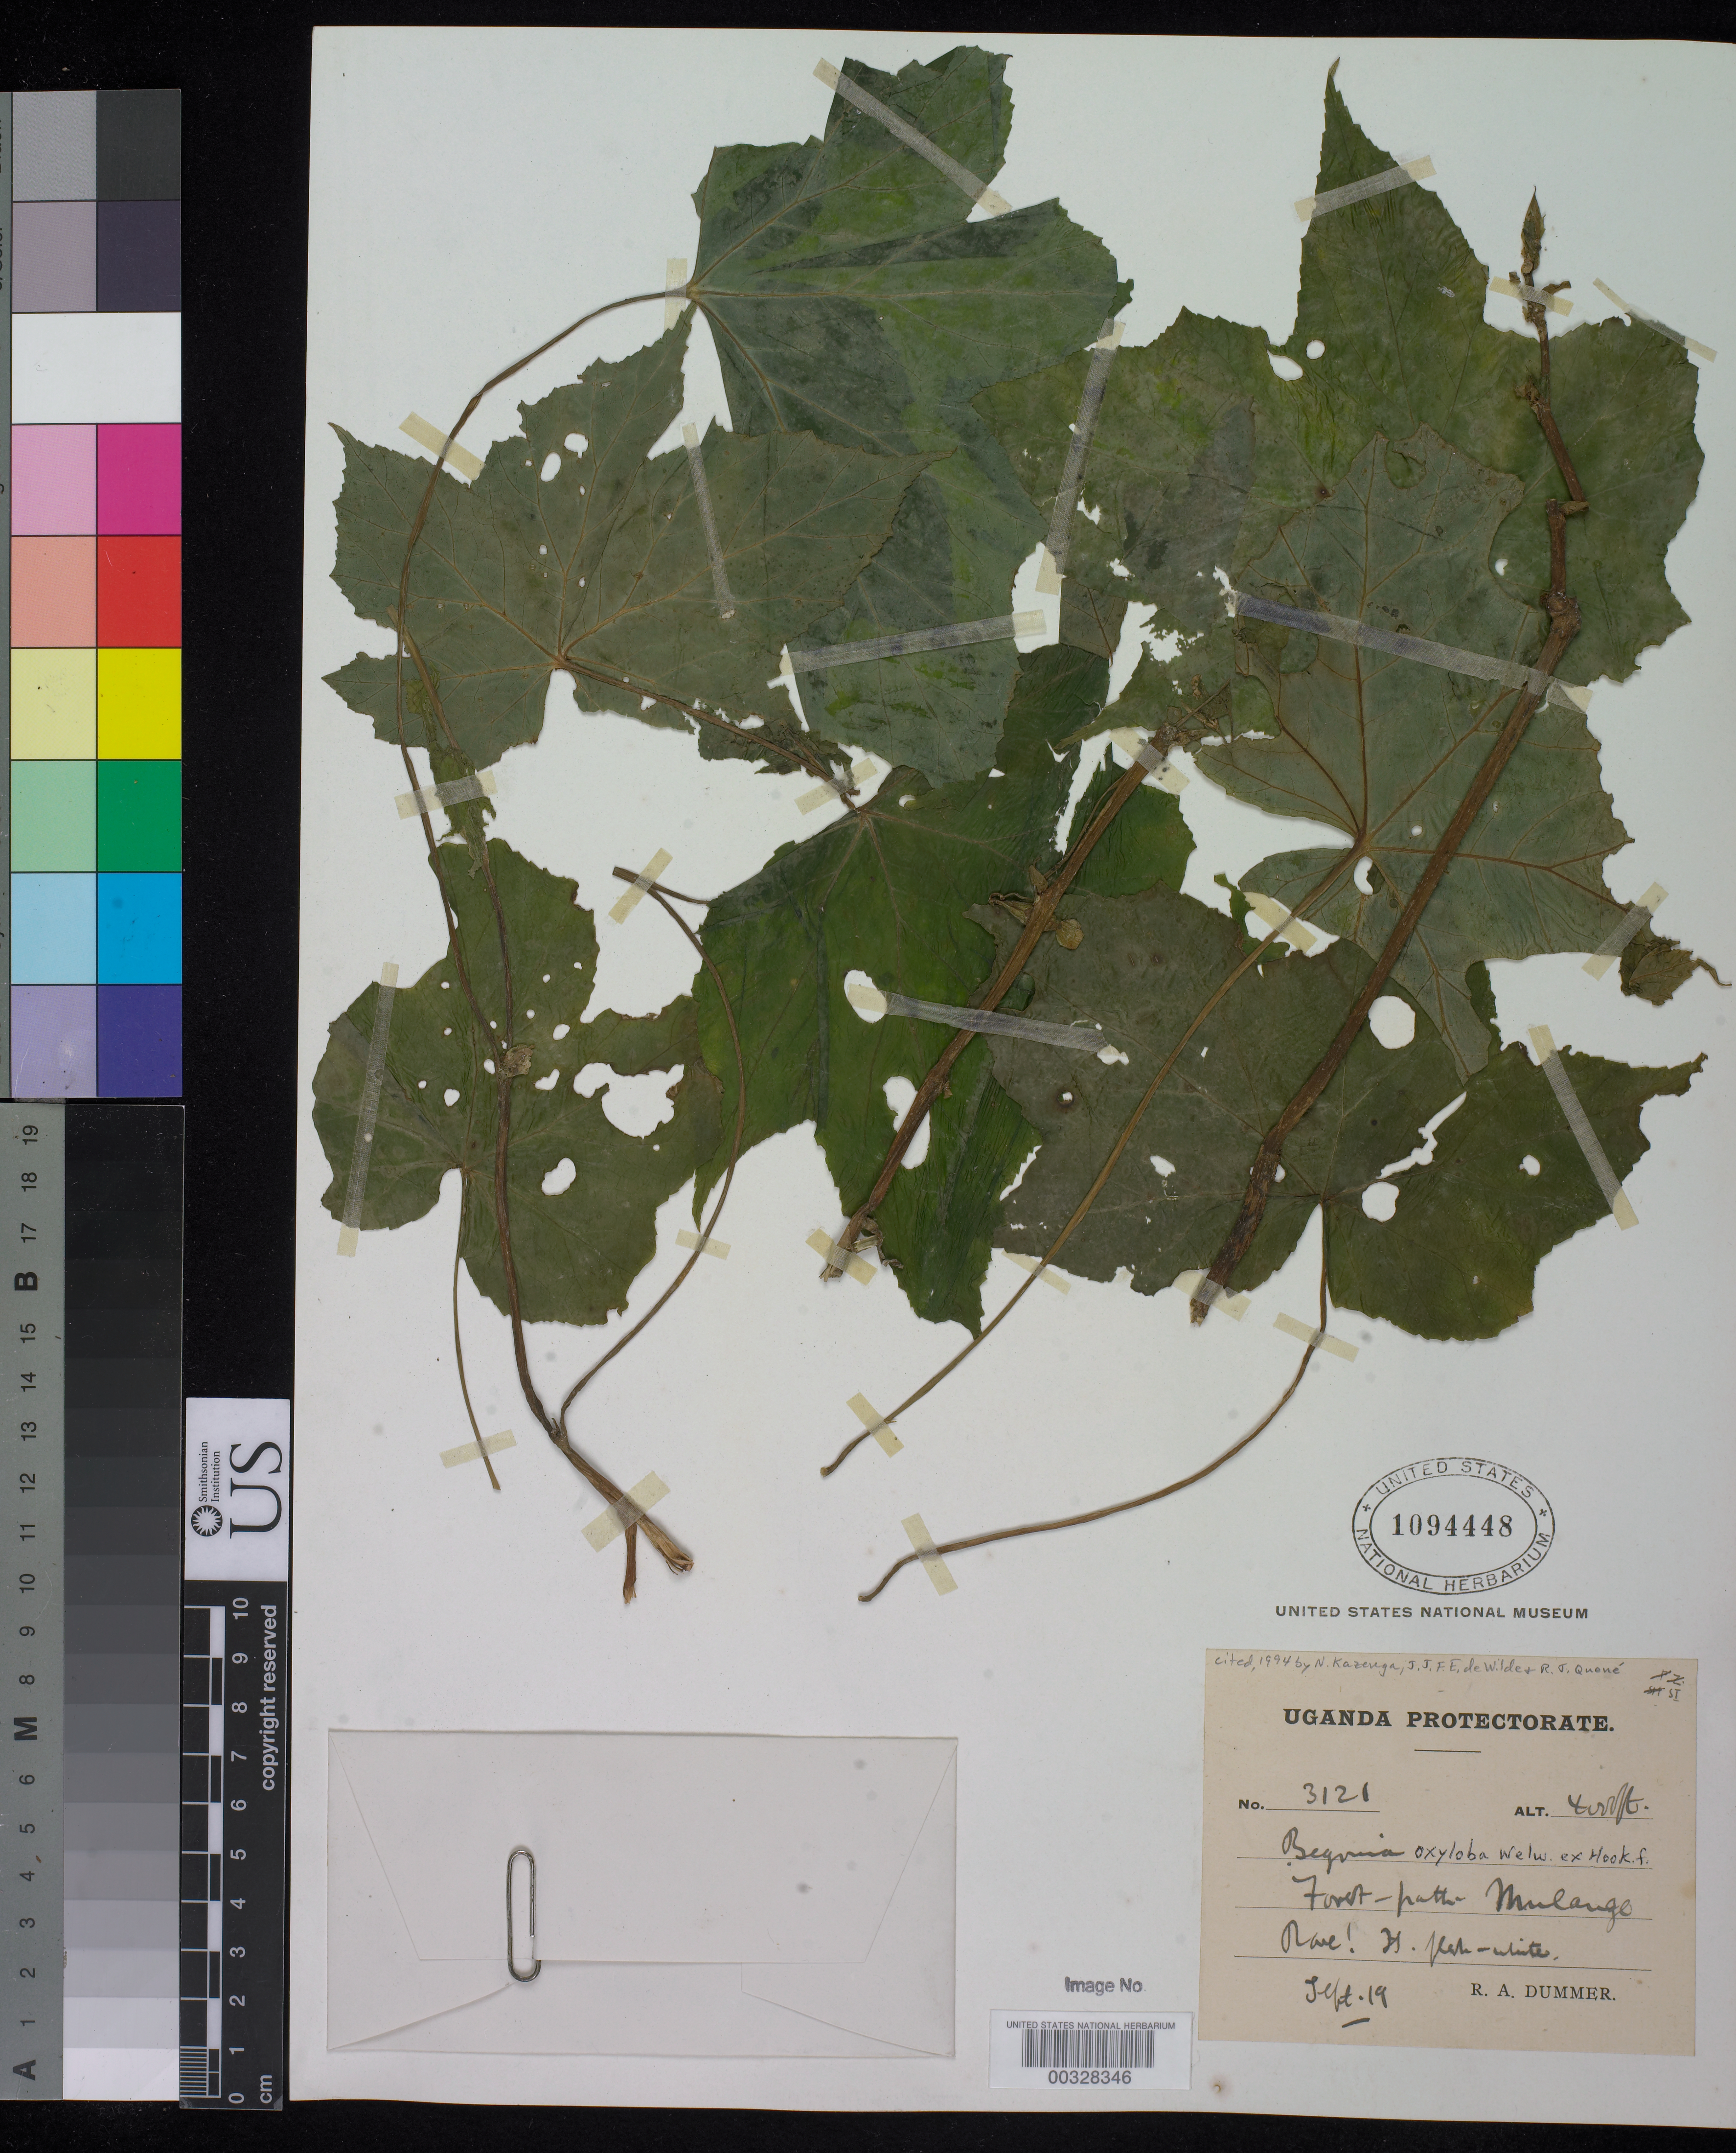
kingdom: Plantae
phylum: Tracheophyta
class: Magnoliopsida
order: Cucurbitales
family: Begoniaceae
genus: Begonia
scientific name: Begonia sp.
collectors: R. Dümmer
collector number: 3121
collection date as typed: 1904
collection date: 1904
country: Uganda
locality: Mulango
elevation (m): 1219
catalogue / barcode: US 1094448